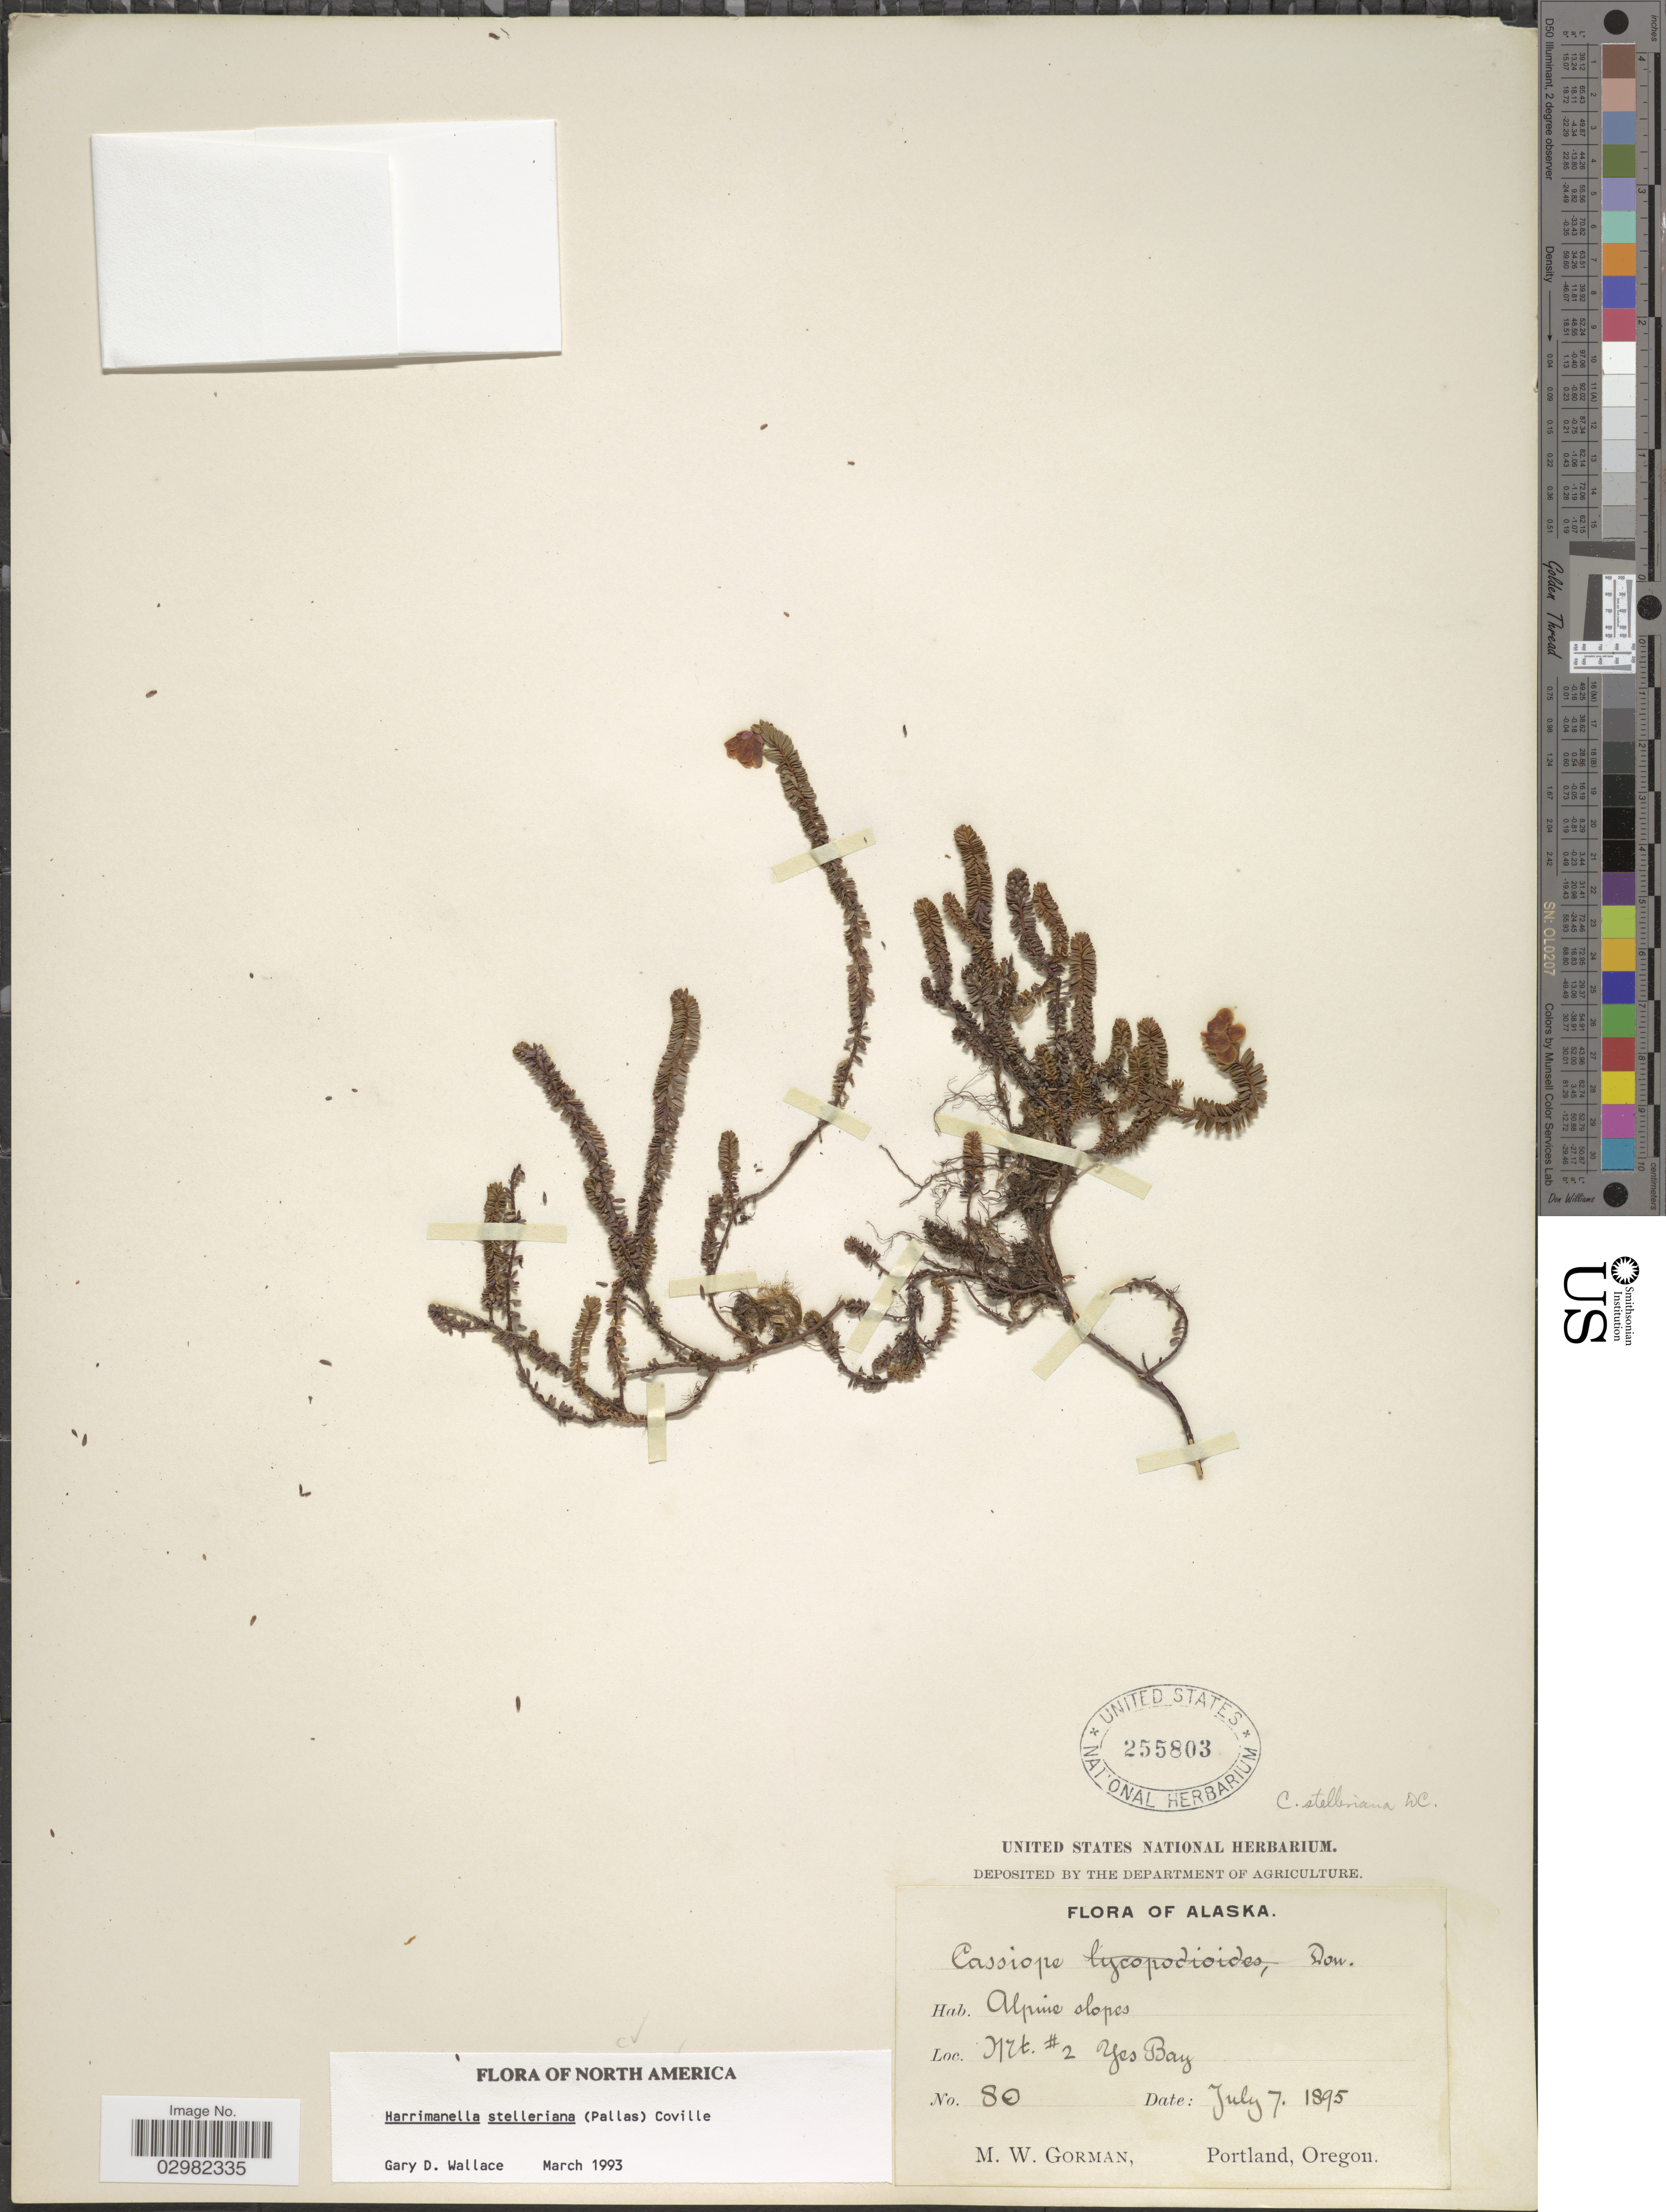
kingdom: Plantae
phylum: Tracheophyta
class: Magnoliopsida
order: Ericales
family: Ericaceae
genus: Harrimanella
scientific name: Harrimanella stelleriana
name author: (Pall.) Coville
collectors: M. W. Gorman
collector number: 80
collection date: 1895-07-07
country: United States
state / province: Alaska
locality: Mt. #2 Yes Bay.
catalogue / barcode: US 255803